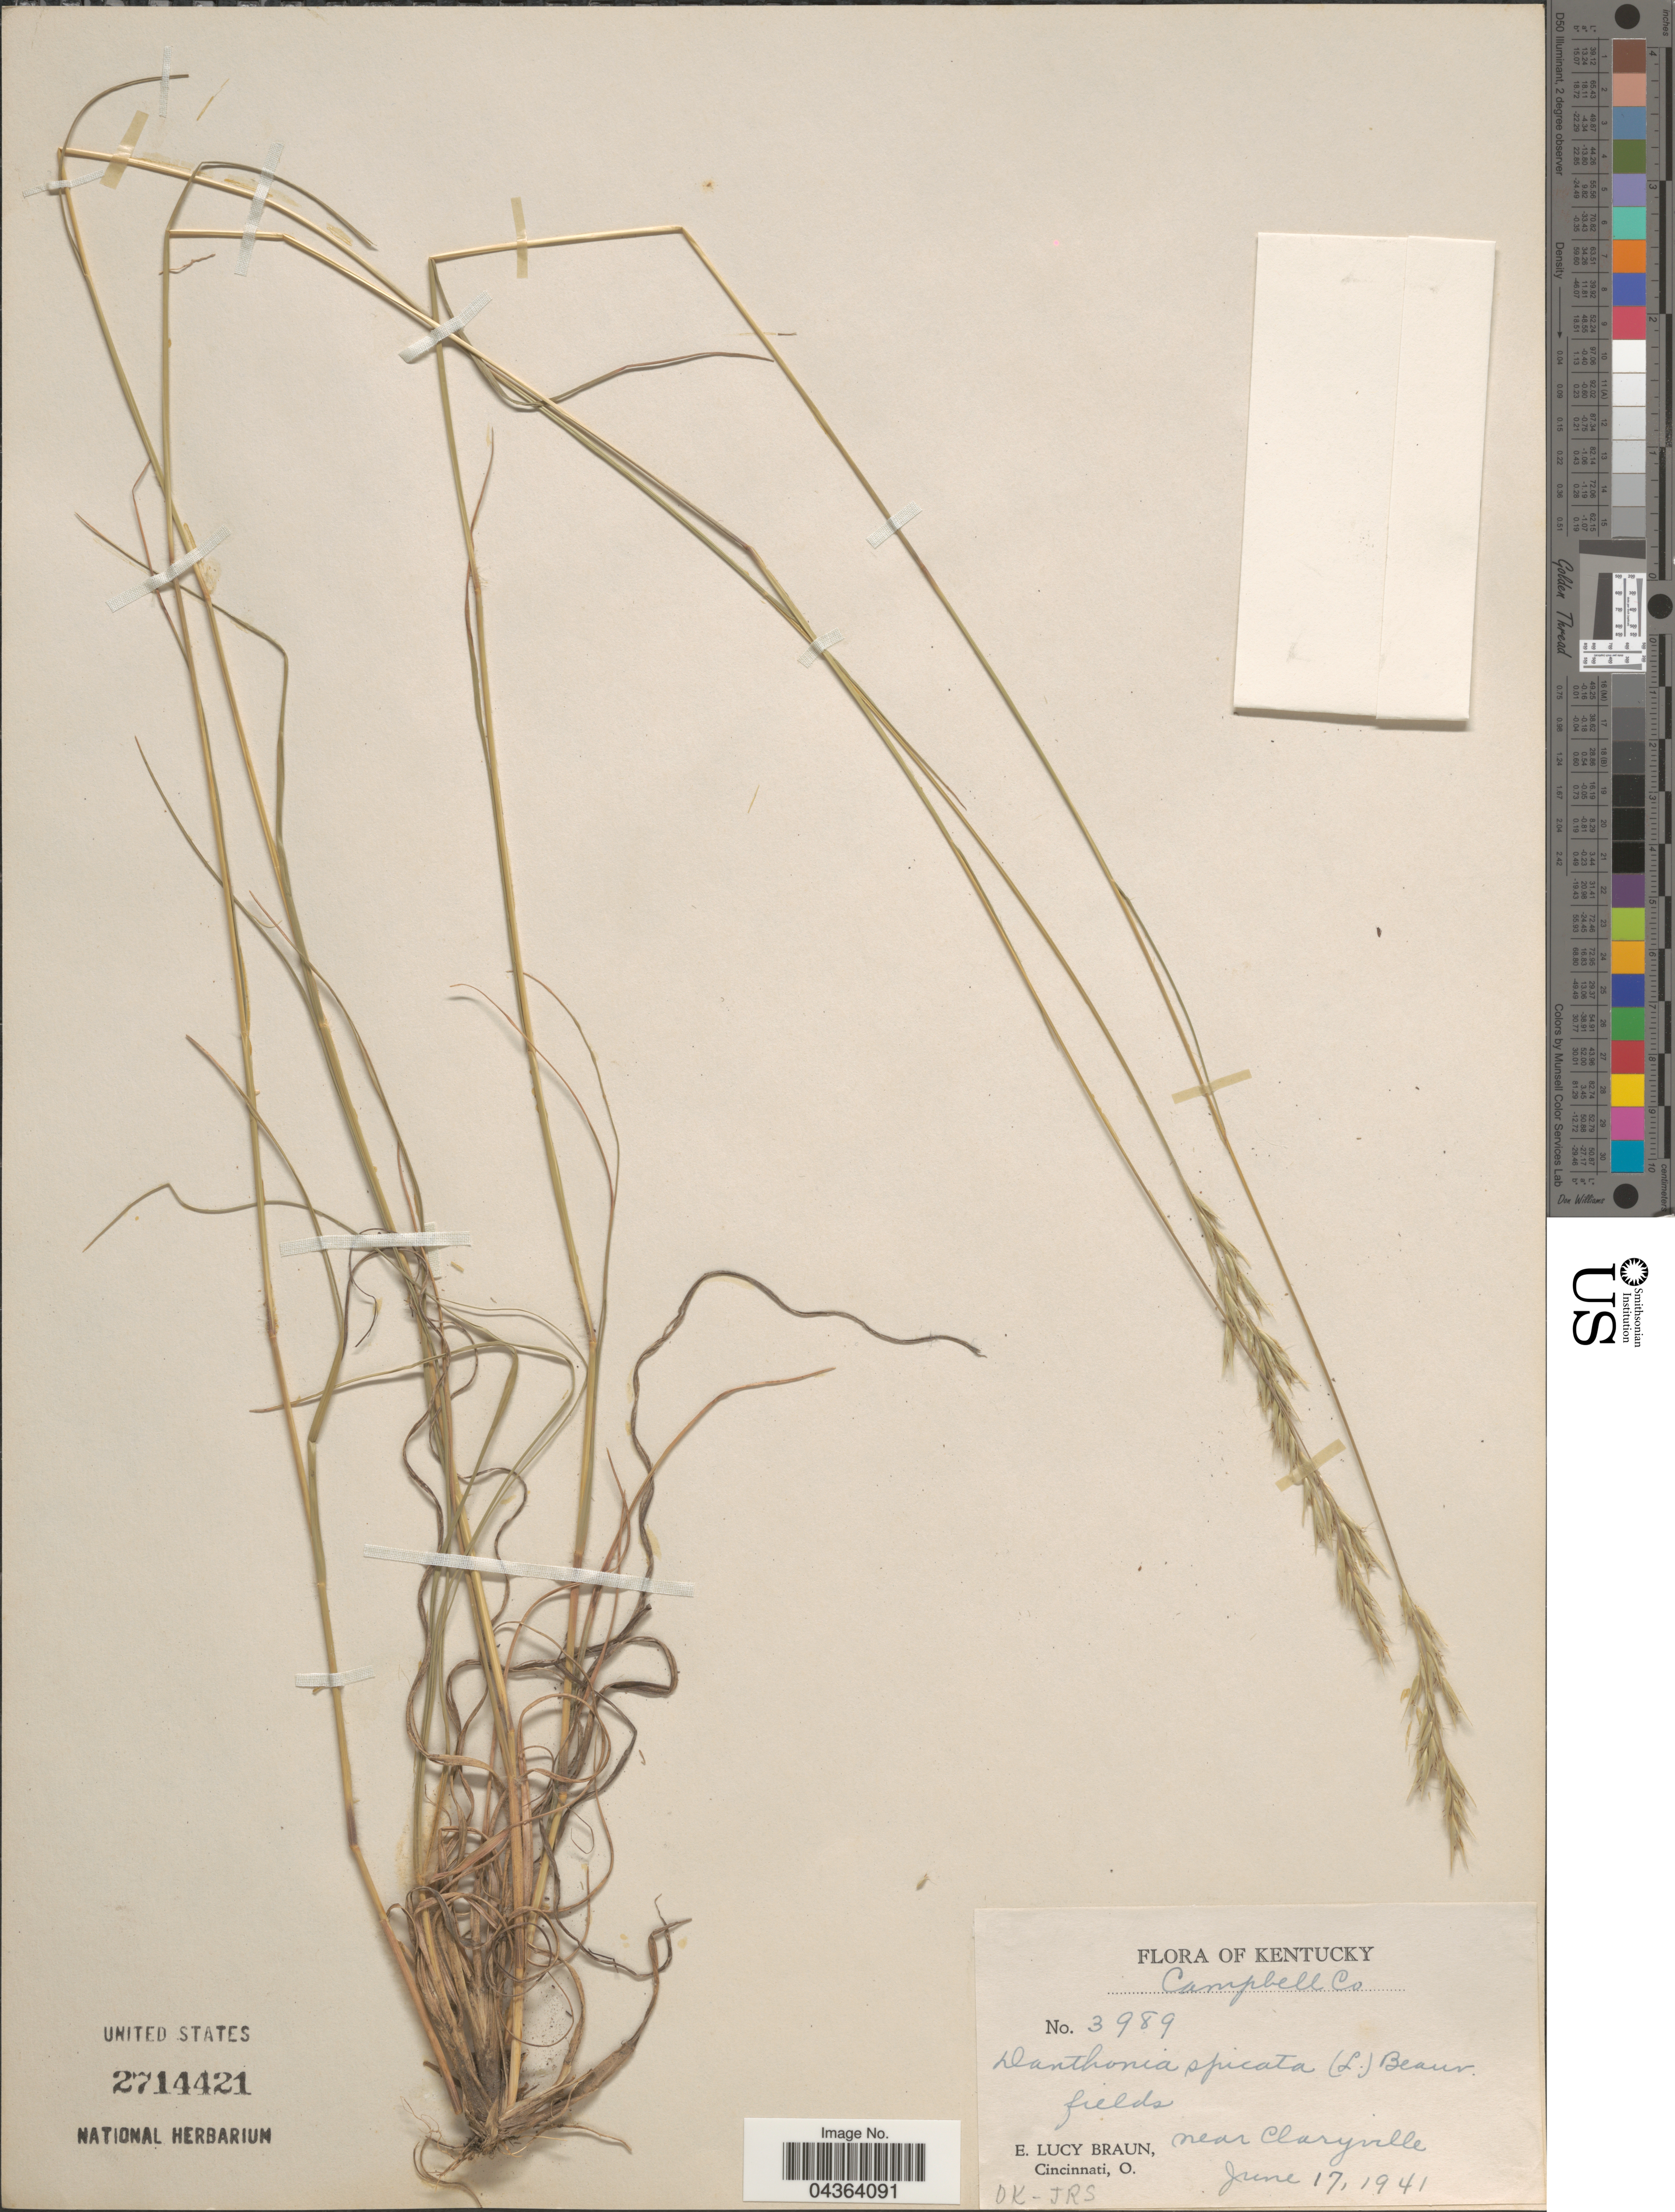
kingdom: Plantae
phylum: Tracheophyta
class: Liliopsida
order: Poales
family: Poaceae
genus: Danthonia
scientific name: Danthonia spicata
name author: (L.) P. Beauv. ex Roem. & Schult.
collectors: E. L. Braun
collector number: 3989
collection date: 1941-06-17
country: United States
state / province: Kentucky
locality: Campbell Co. Fields near Claryville.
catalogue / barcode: US 2714421